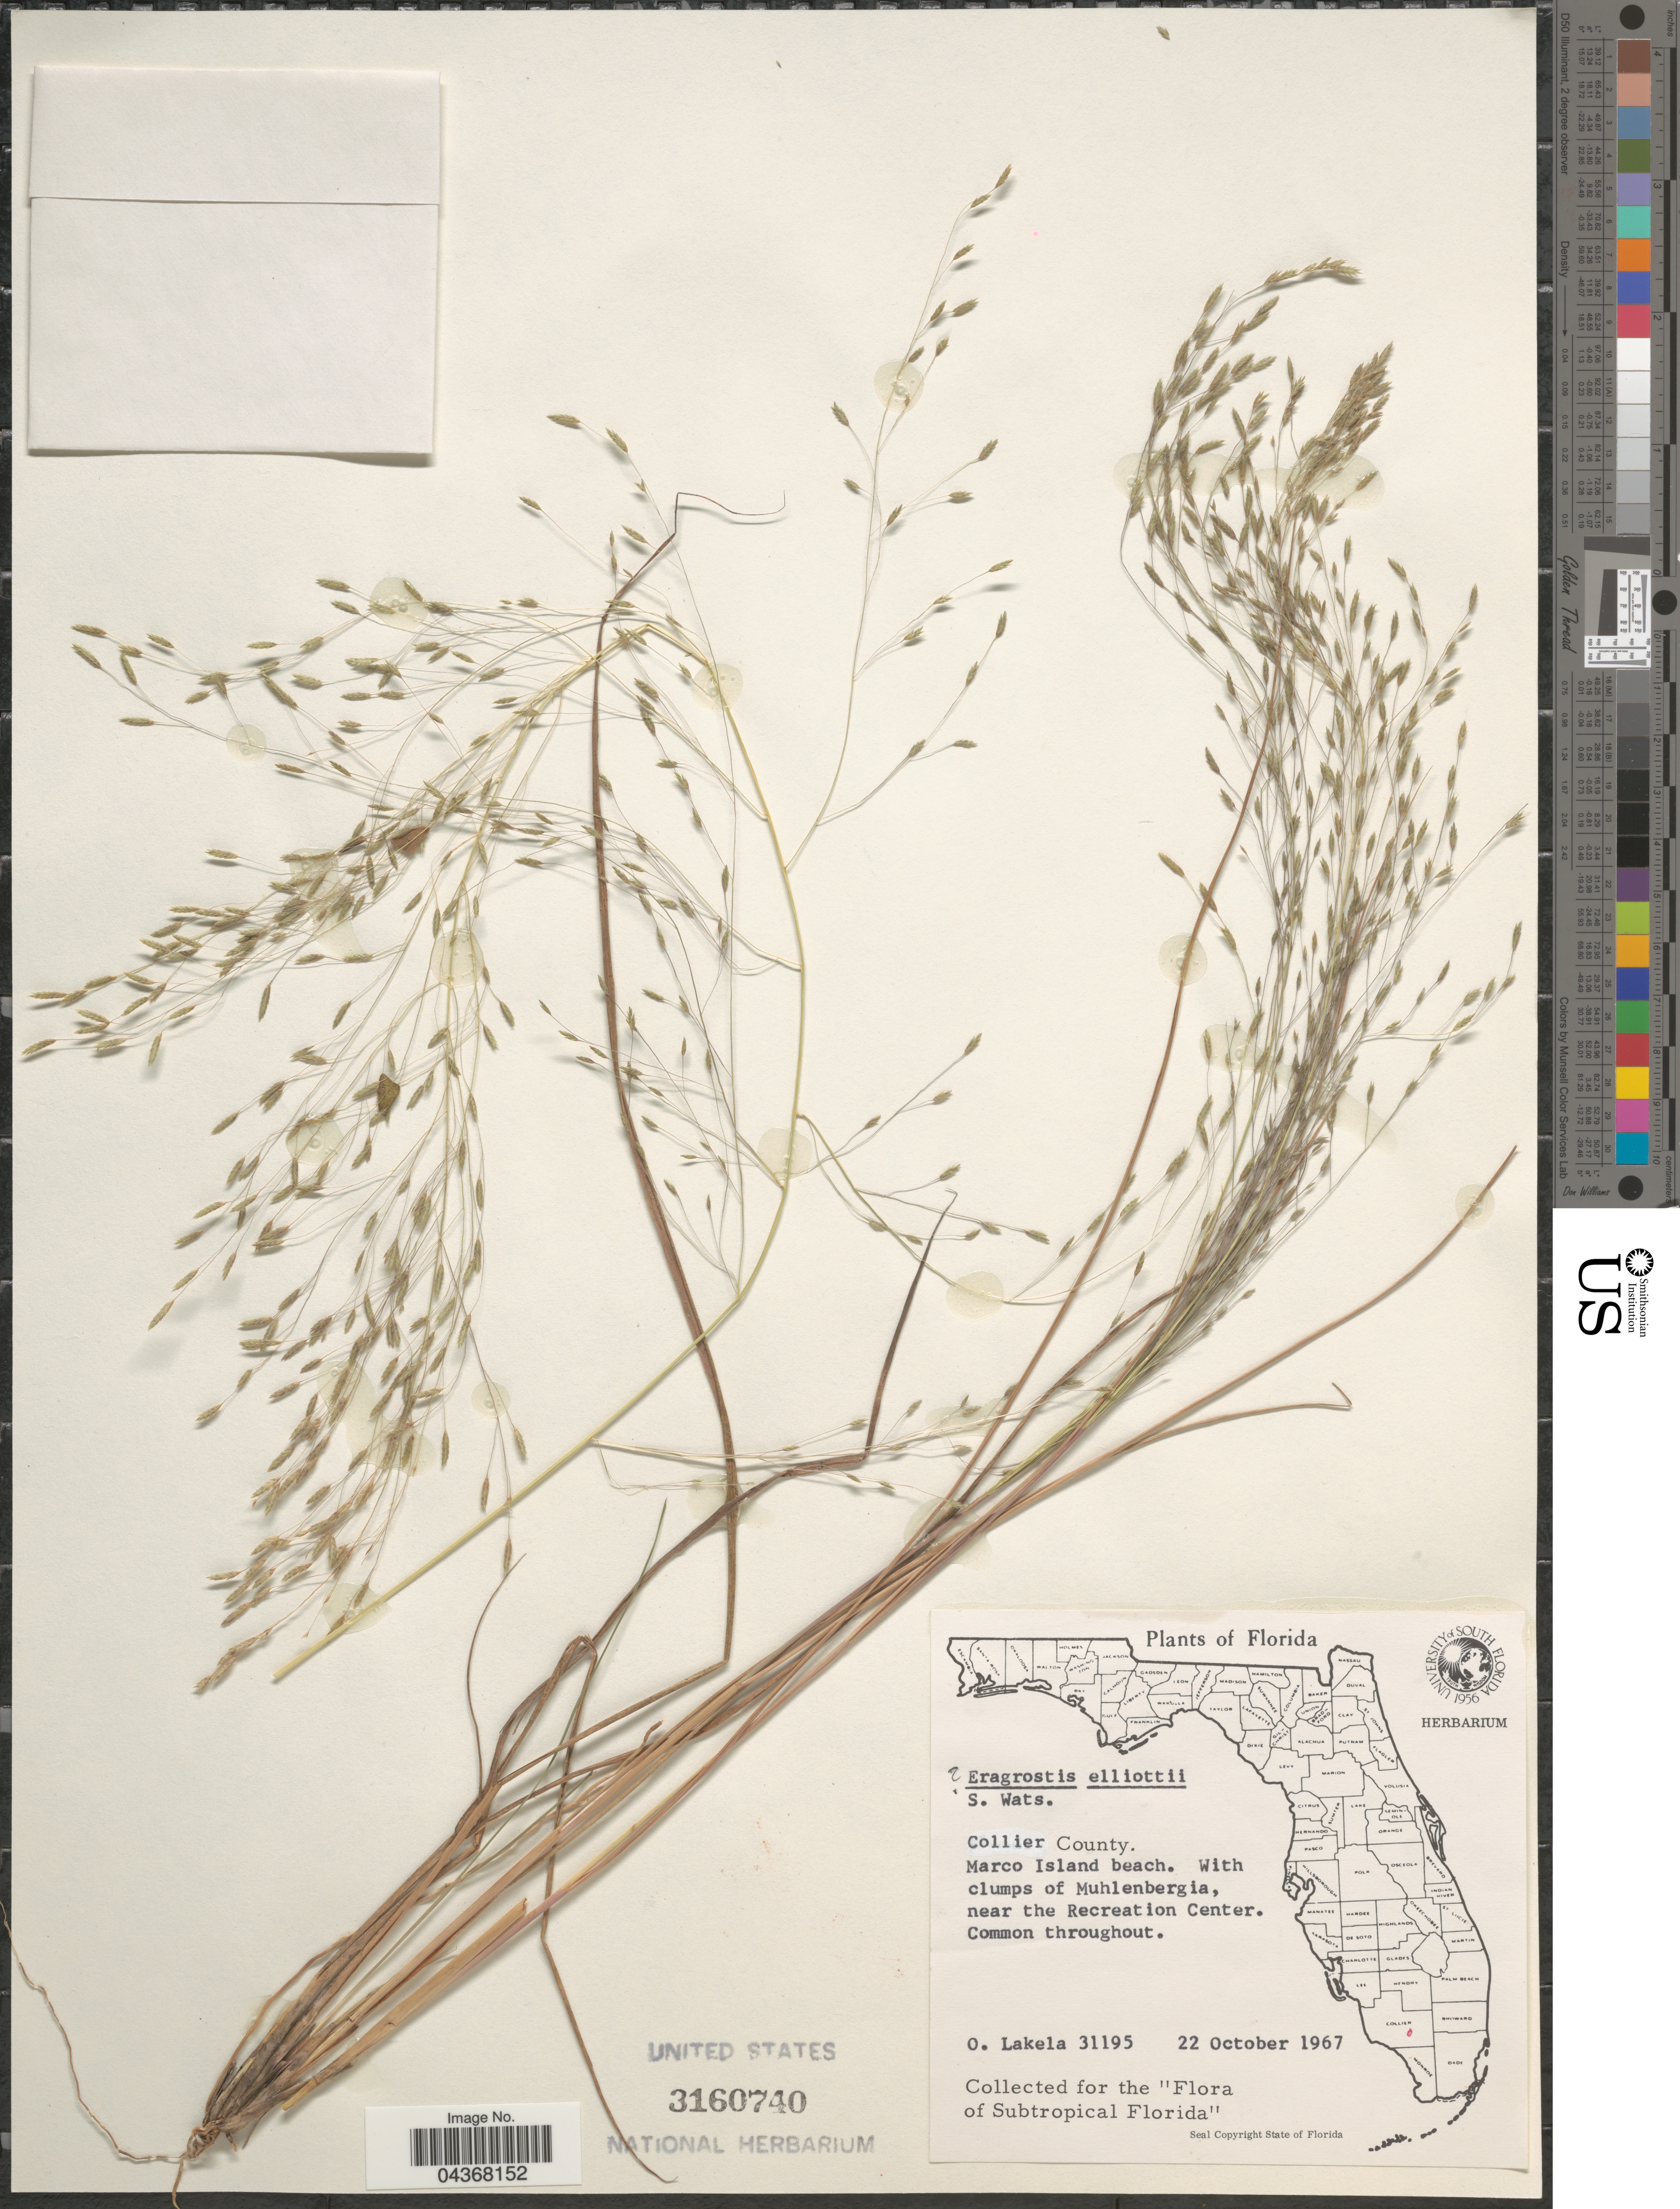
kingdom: Plantae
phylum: Tracheophyta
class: Liliopsida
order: Poales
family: Poaceae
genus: Eragrostis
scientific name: Eragrostis elliottii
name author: S. Watson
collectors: O. Lakela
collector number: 31195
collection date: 1967-10-22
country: United States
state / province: Florida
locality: Collier County. Marco Island beach. Near the Recreation Center.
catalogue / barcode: US 3160740